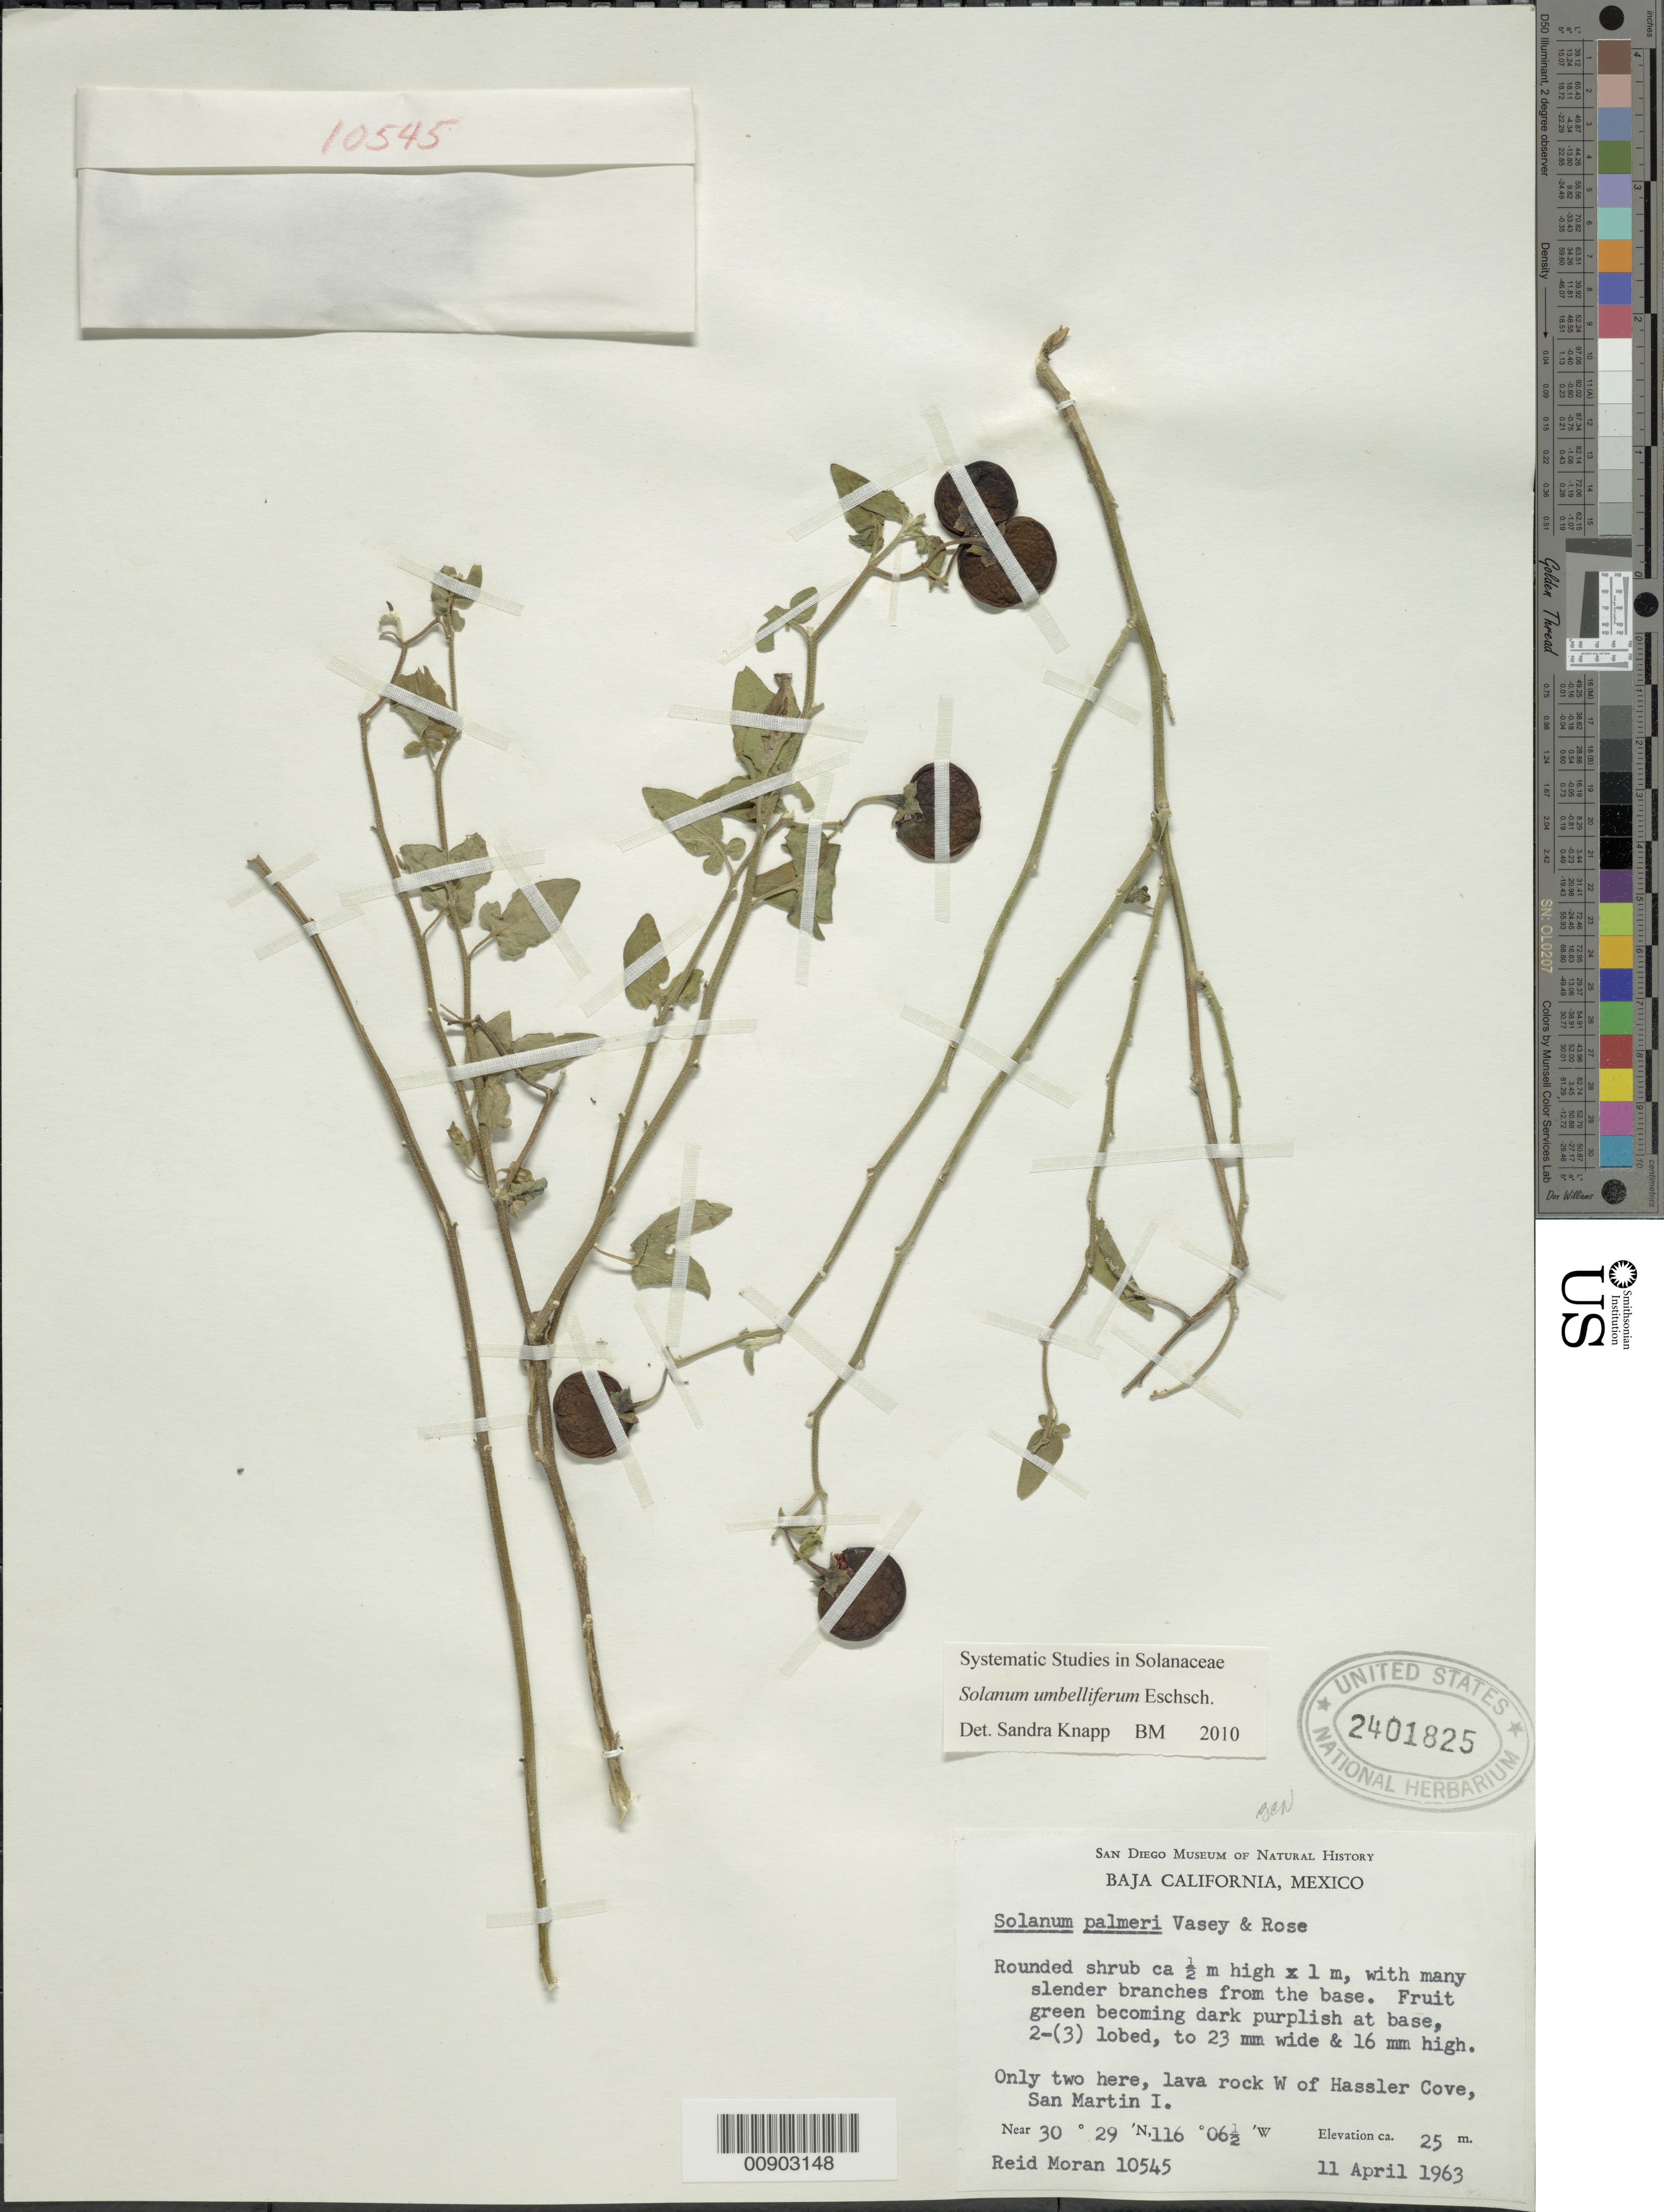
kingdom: Plantae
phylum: Tracheophyta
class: Magnoliopsida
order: Solanales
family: Solanaceae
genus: Solanum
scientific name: Solanum palmeri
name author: Vasey & Rose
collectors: R. V. Moran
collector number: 10545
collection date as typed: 11 Apr 1963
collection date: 1963-04-11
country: Mexico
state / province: Baja California Norte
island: San Martín I.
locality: W of Hasler Cove, San Martín I.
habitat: Lava rock.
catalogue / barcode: US 2401825